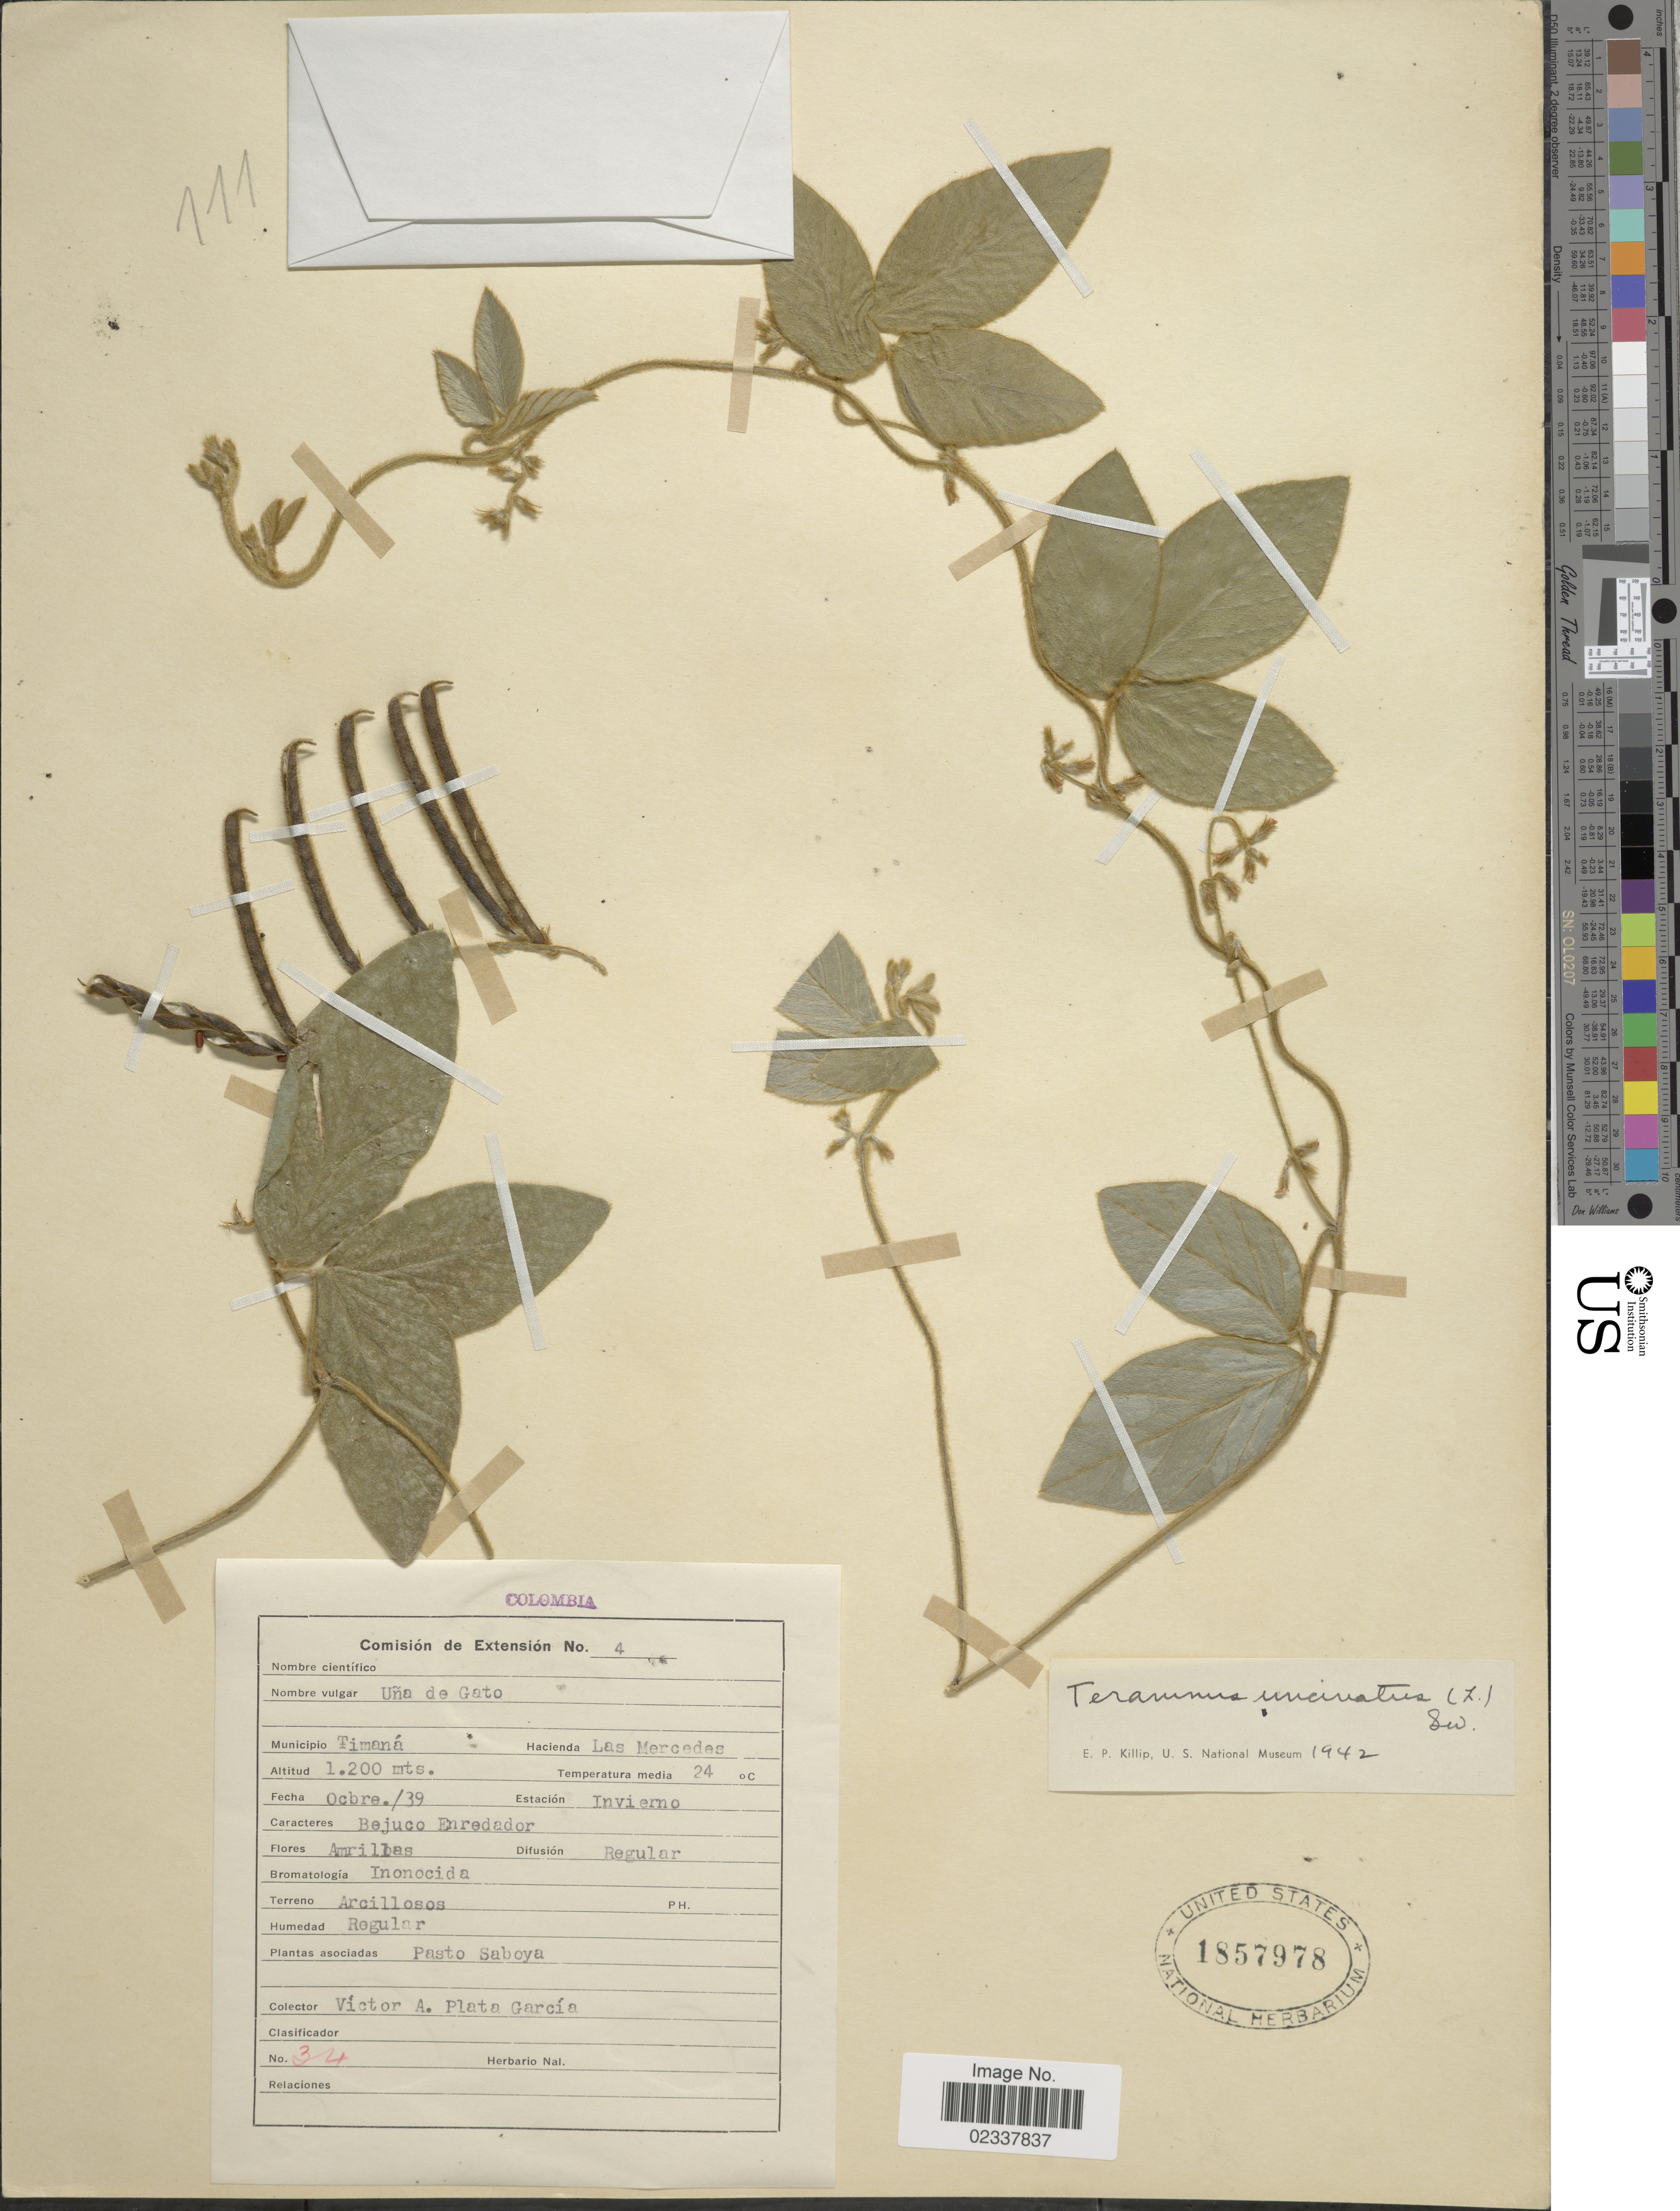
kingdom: Plantae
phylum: Tracheophyta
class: Magnoliopsida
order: Fabales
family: Fabaceae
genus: Teramnus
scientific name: Teramnus uncinatus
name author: (L.) Sw.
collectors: V. Plata Garcia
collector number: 34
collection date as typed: Transcribed d/m/y: /10/39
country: Colombia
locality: Municipio Timana, Hacienda Las Mercedes, Bejuco Enredador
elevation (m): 1200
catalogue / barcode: US 1857978